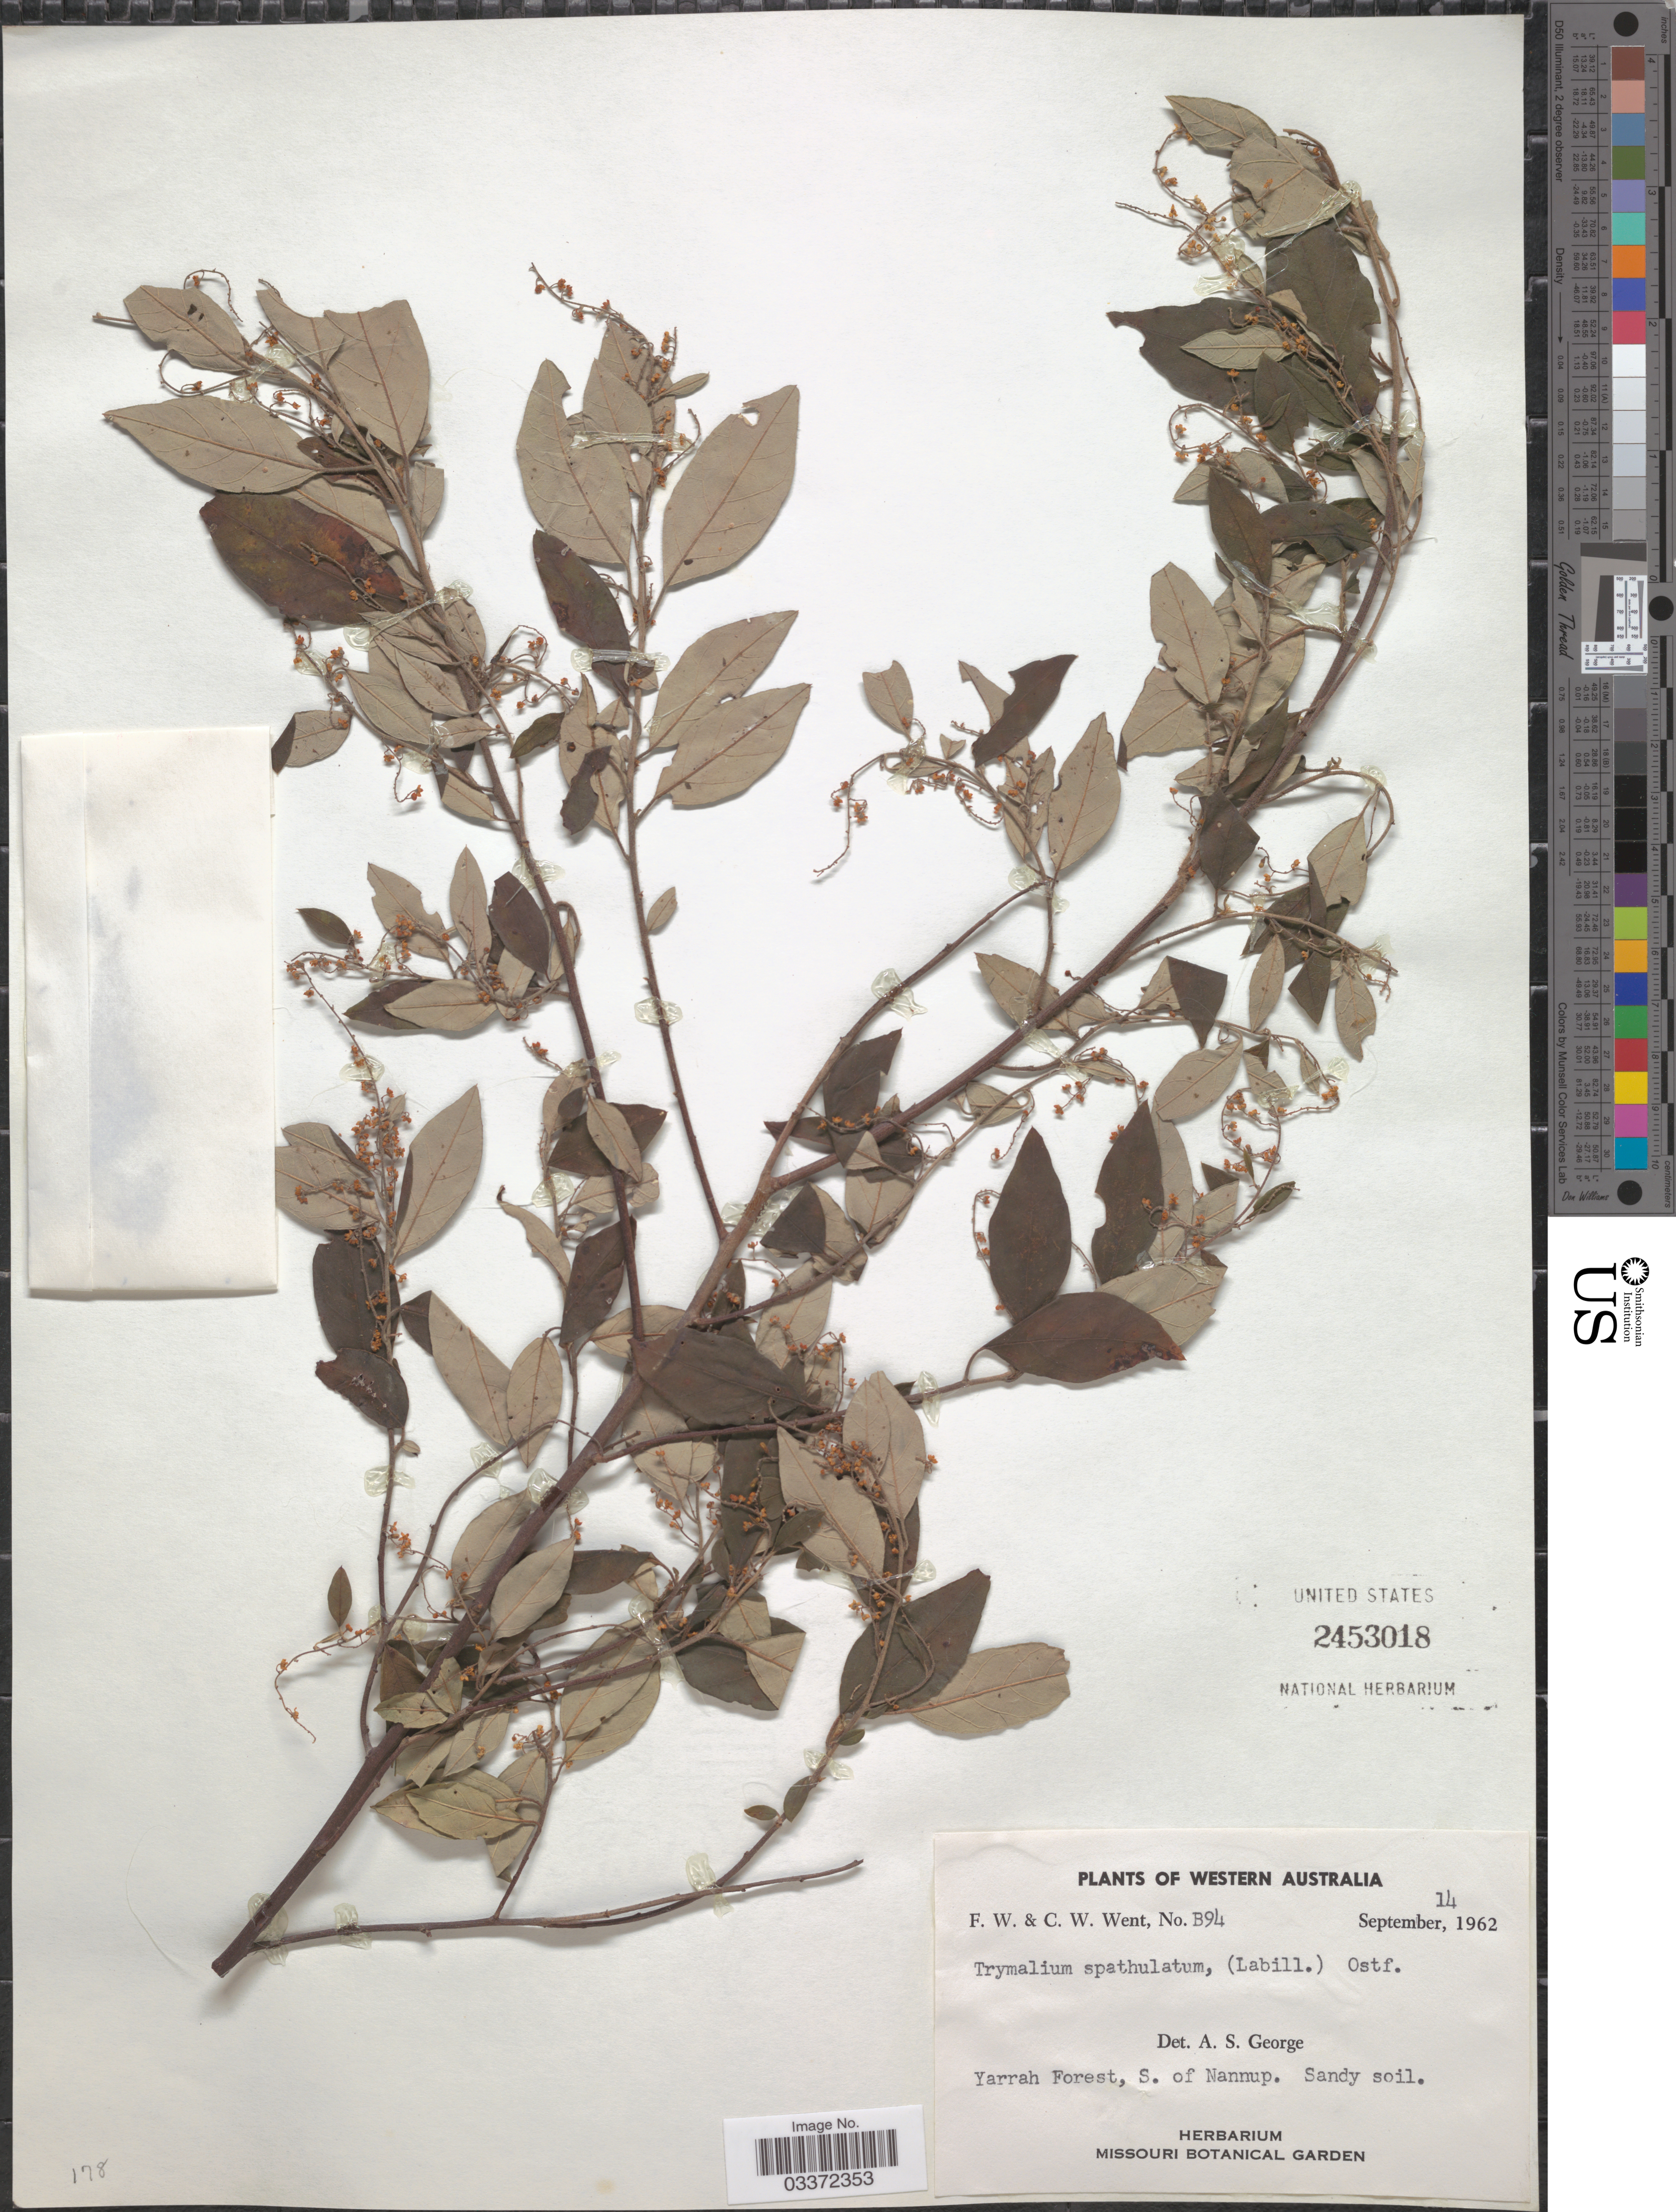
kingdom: Plantae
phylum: Tracheophyta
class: Magnoliopsida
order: Rosales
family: Rhamnaceae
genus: Trymalium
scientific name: Trymalium spathulatum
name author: F. Muell.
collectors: F. W. Went & C. W. Went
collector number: B94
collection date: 1962-09-14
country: Australia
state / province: Western Australia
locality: Yarrah Forest, S. of Nannup.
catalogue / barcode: US 2453018